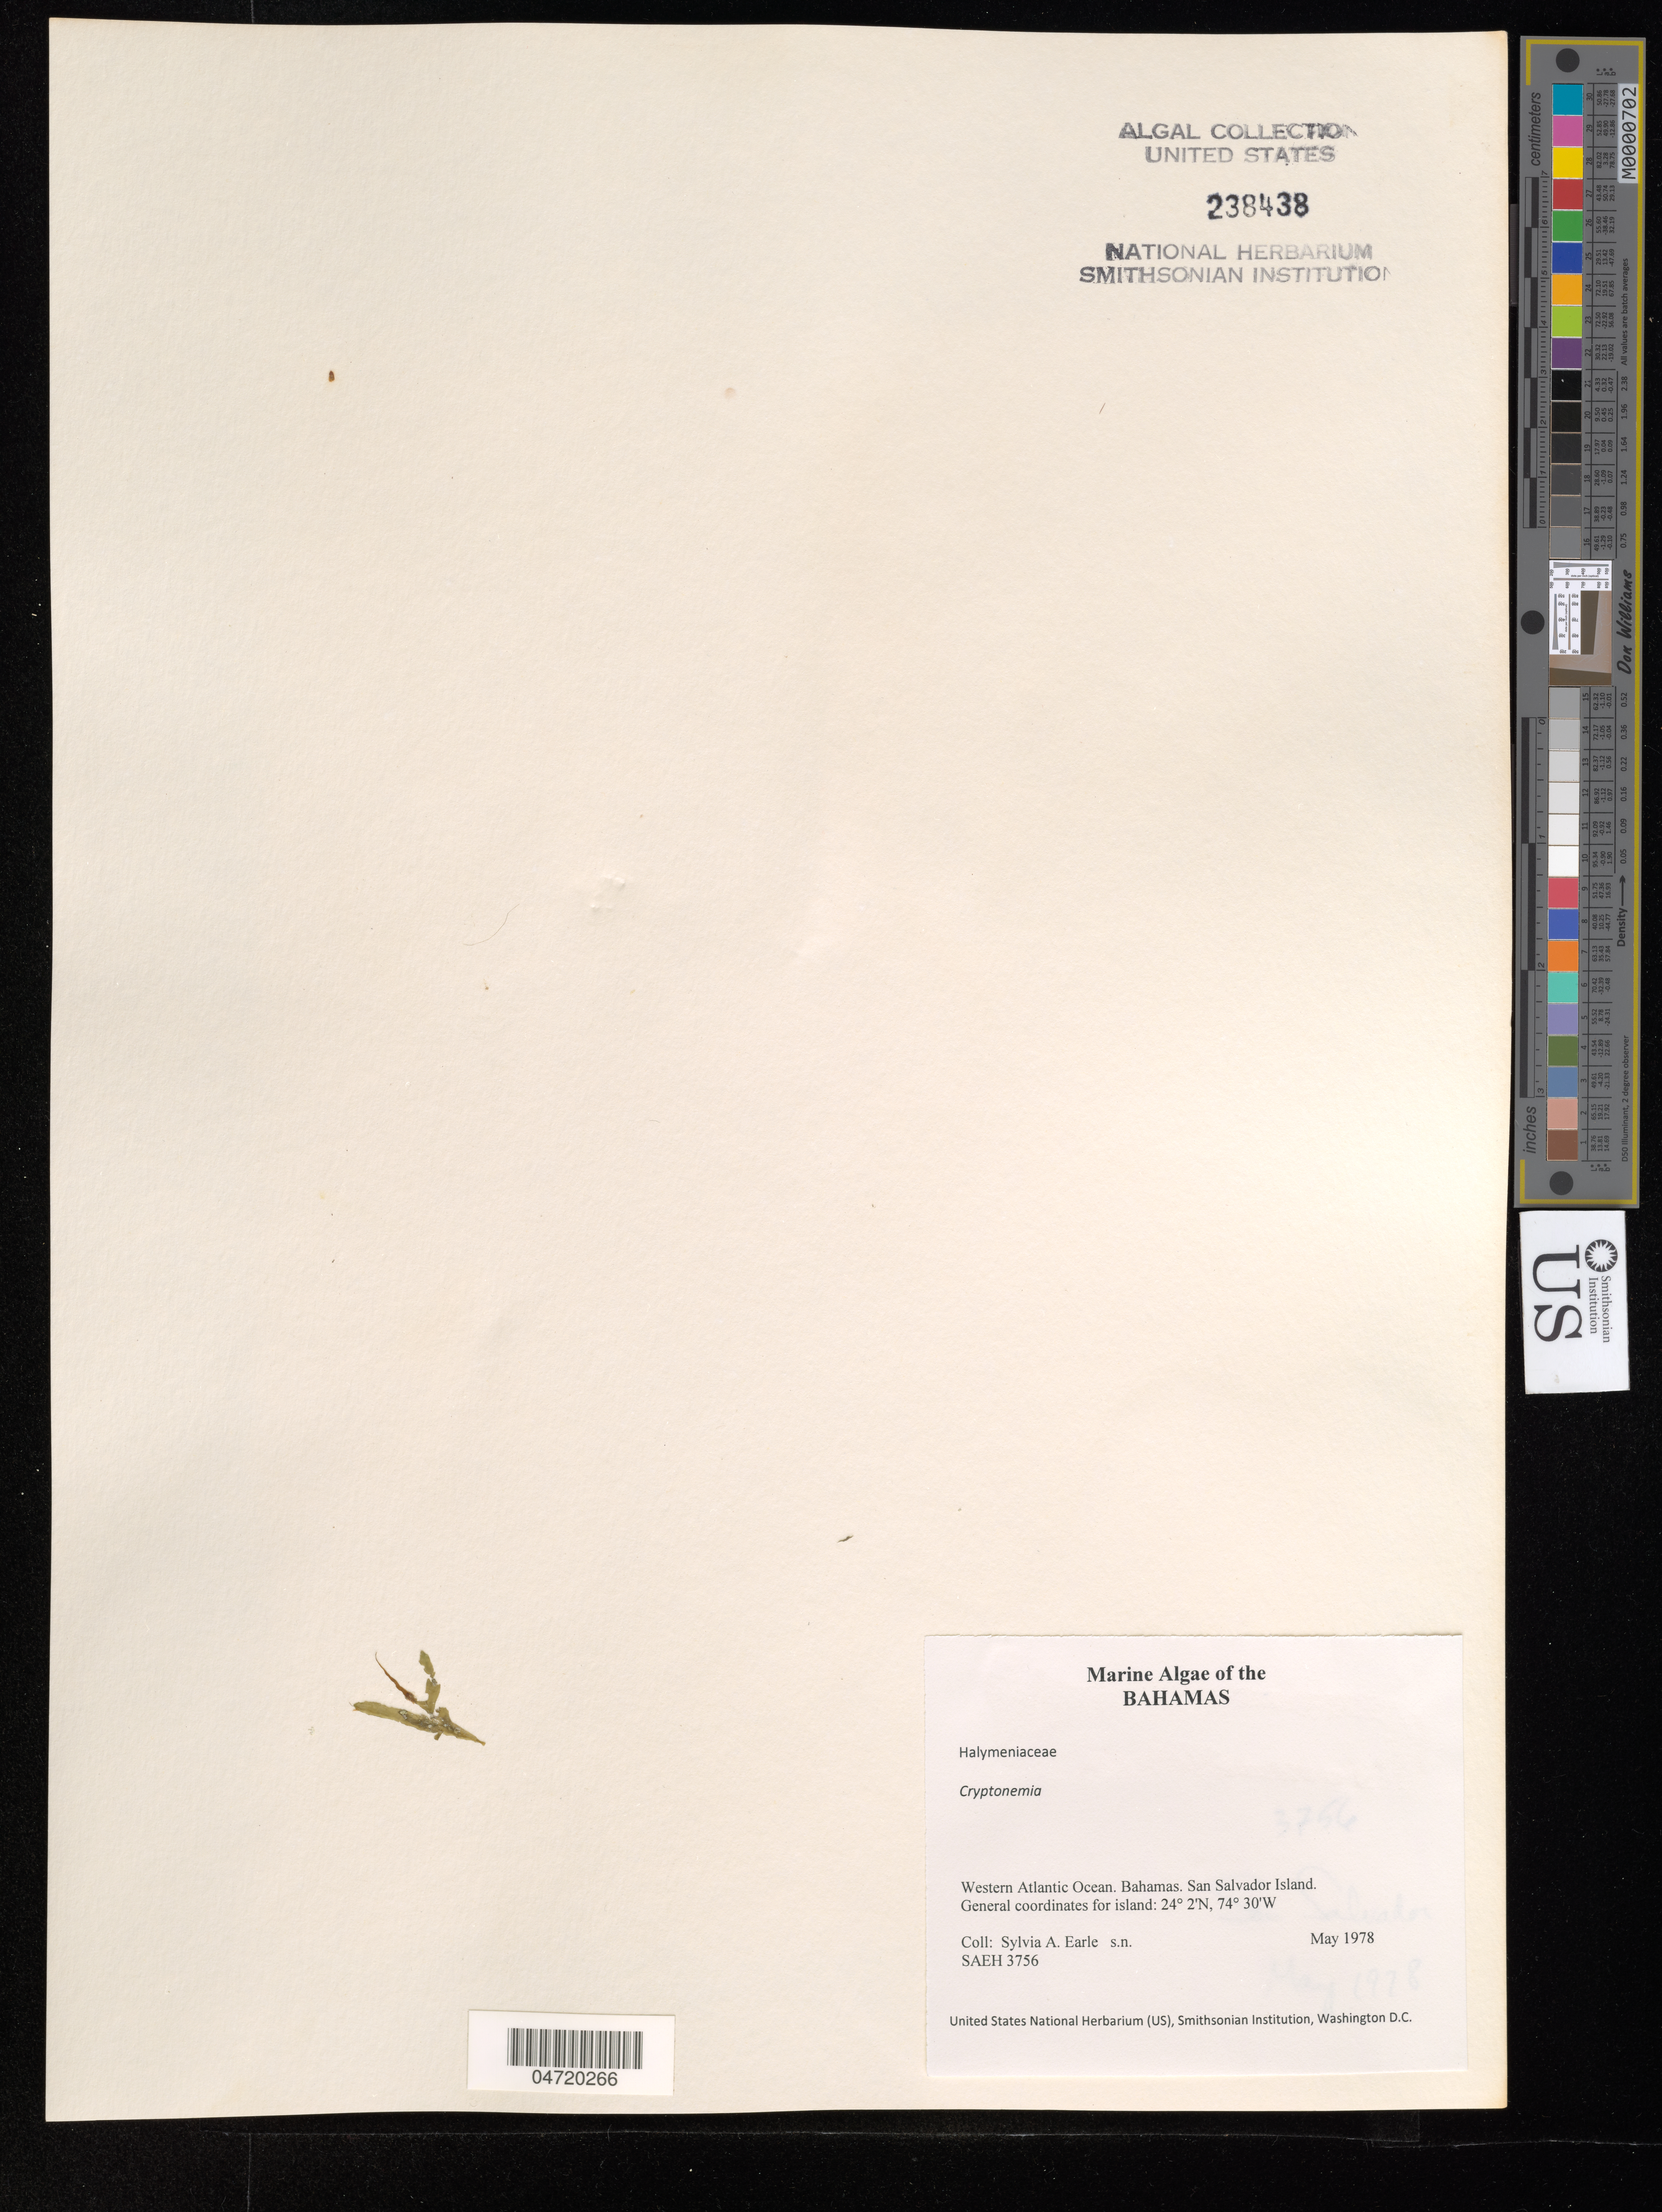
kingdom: Plantae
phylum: Rhodophyta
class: Florideophyceae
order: Halymeniales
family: Halymeniaceae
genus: Cryptonemia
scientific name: Cryptonemia sp.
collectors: S. A. Earle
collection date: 1978-05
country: Bahamas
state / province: San Salvador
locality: Western Atlantic Ocean. San Salvador Island.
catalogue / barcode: US 238438